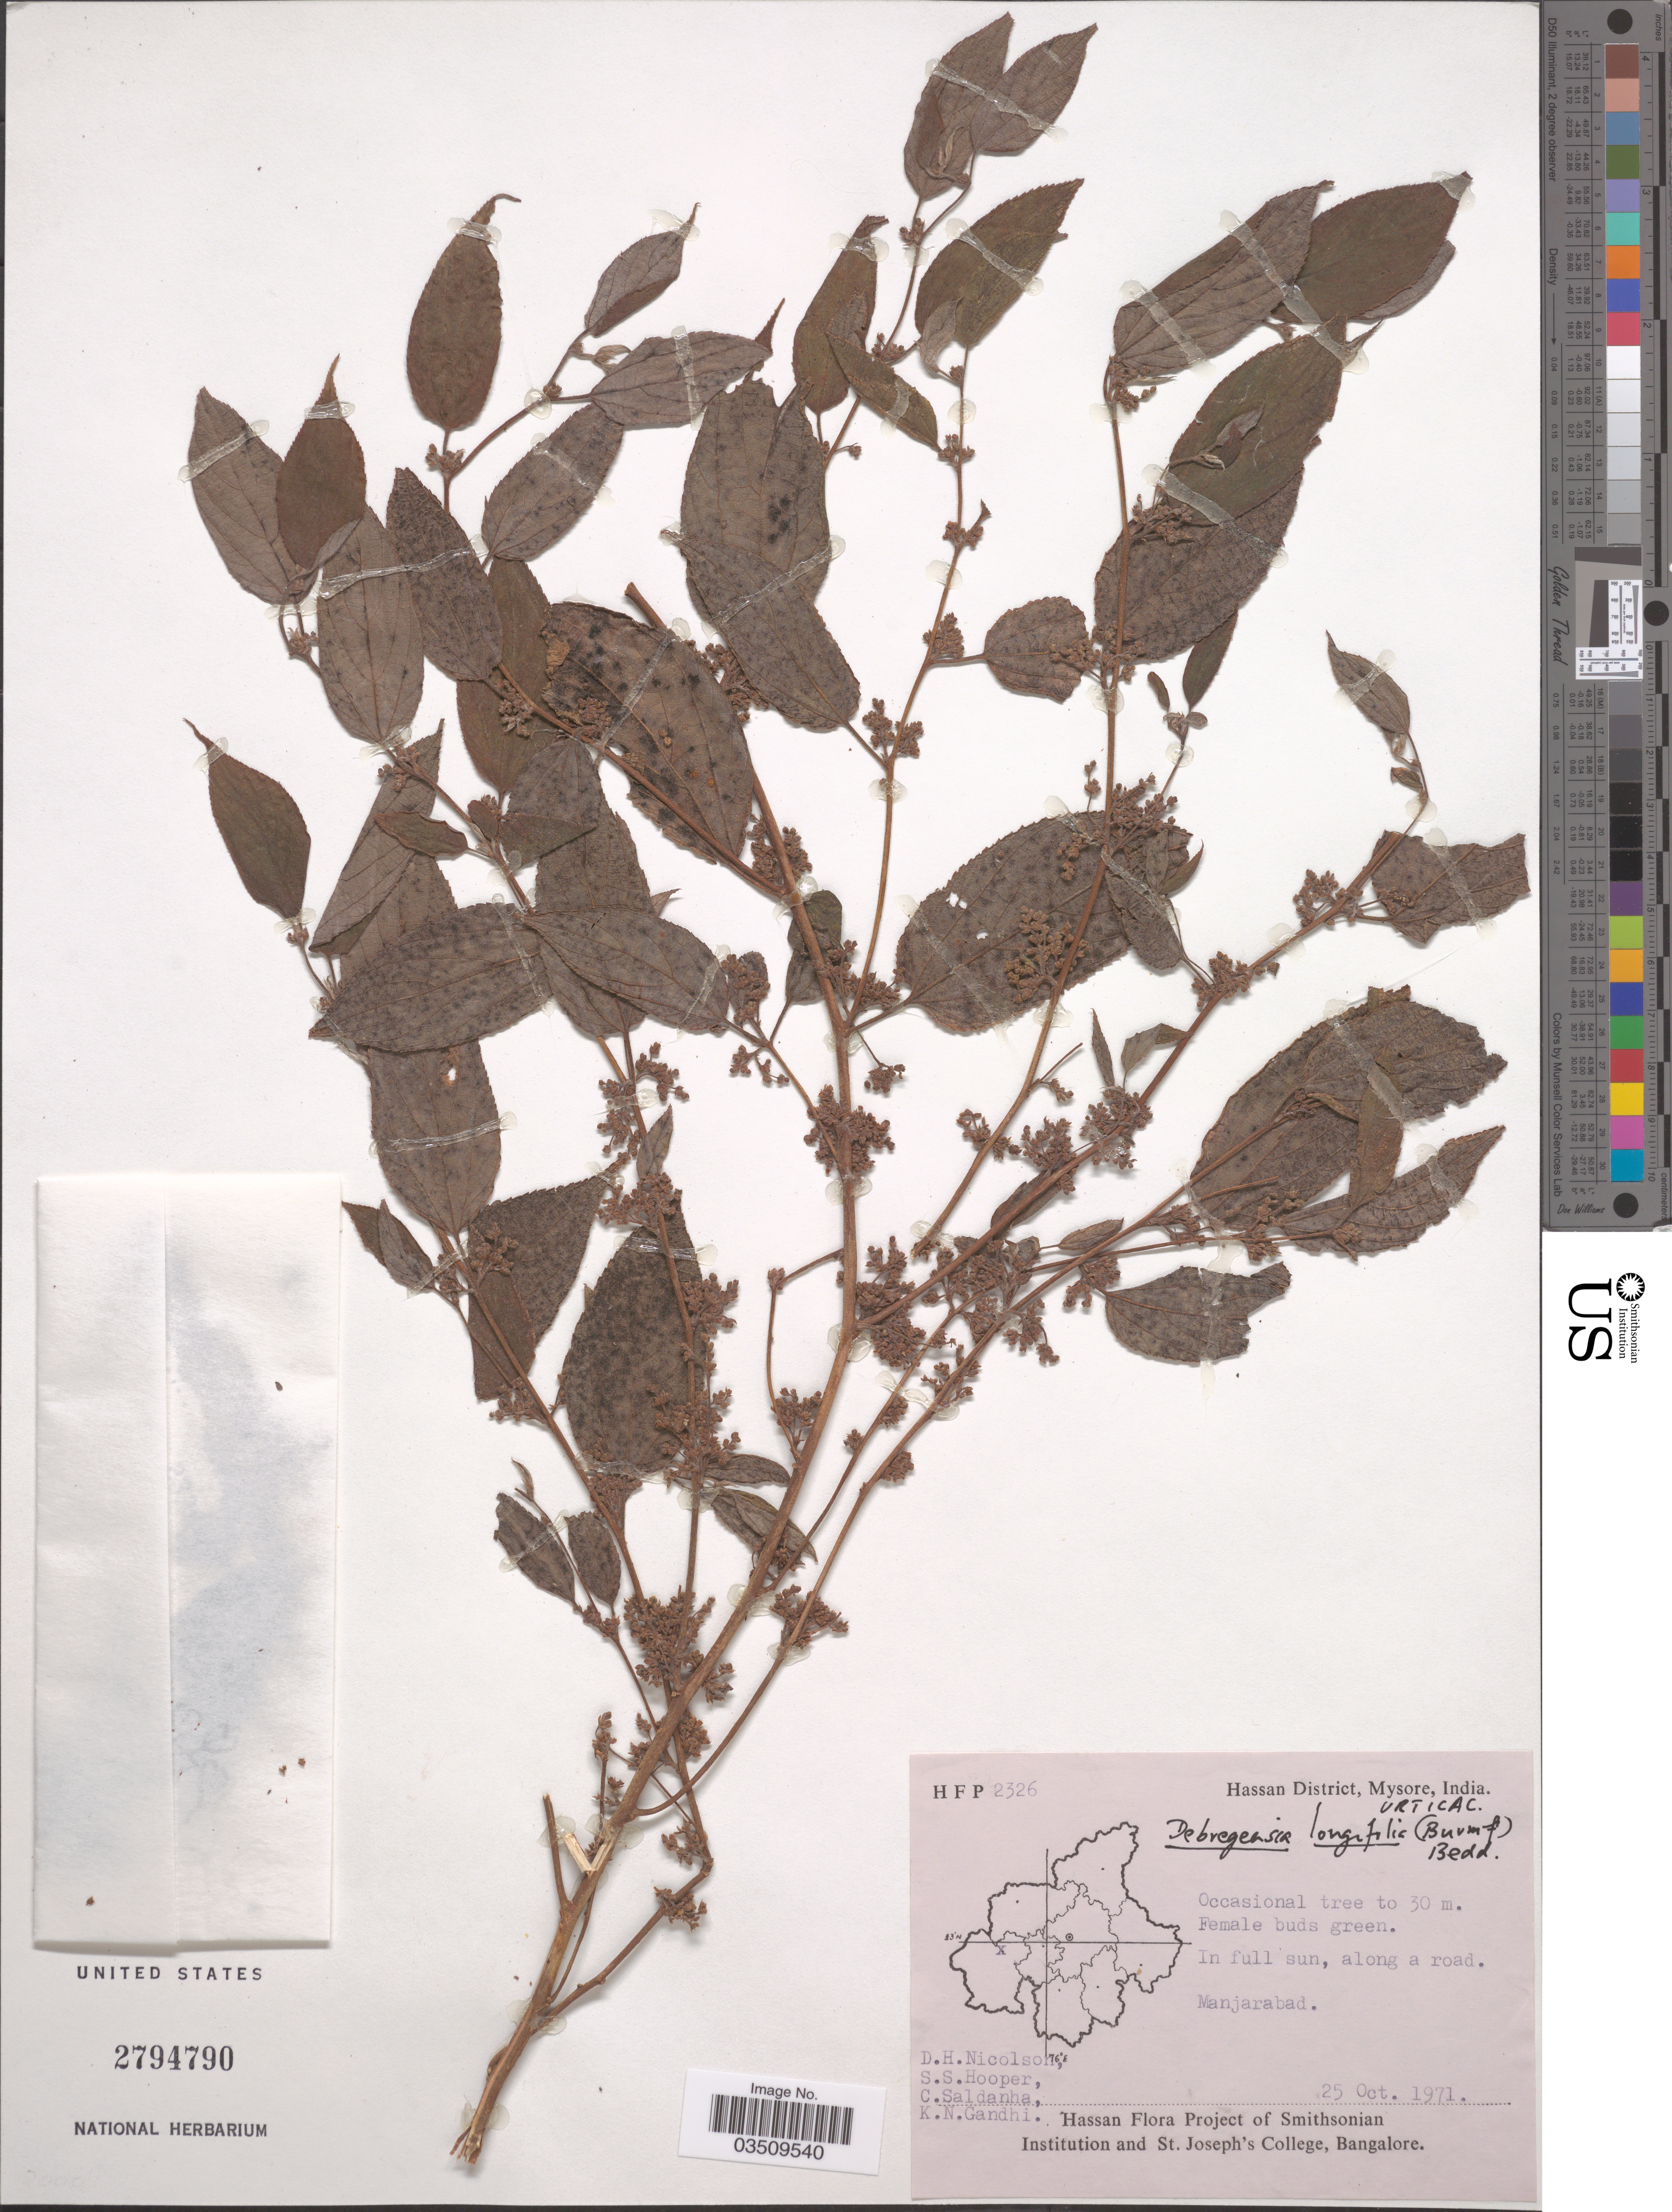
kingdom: Plantae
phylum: Tracheophyta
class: Magnoliopsida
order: Rosales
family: Urticaceae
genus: Debregeasia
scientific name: Debregeasia longifolia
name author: (Burm. f.) Wedd.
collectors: D. H. Nicolson, S. S. Hooper, C. Saldanha & K. N. Gandhi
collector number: H F P 2326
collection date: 1971-10-25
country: India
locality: Hassan District, Mysore. Manjarabad.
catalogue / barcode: US 2794790